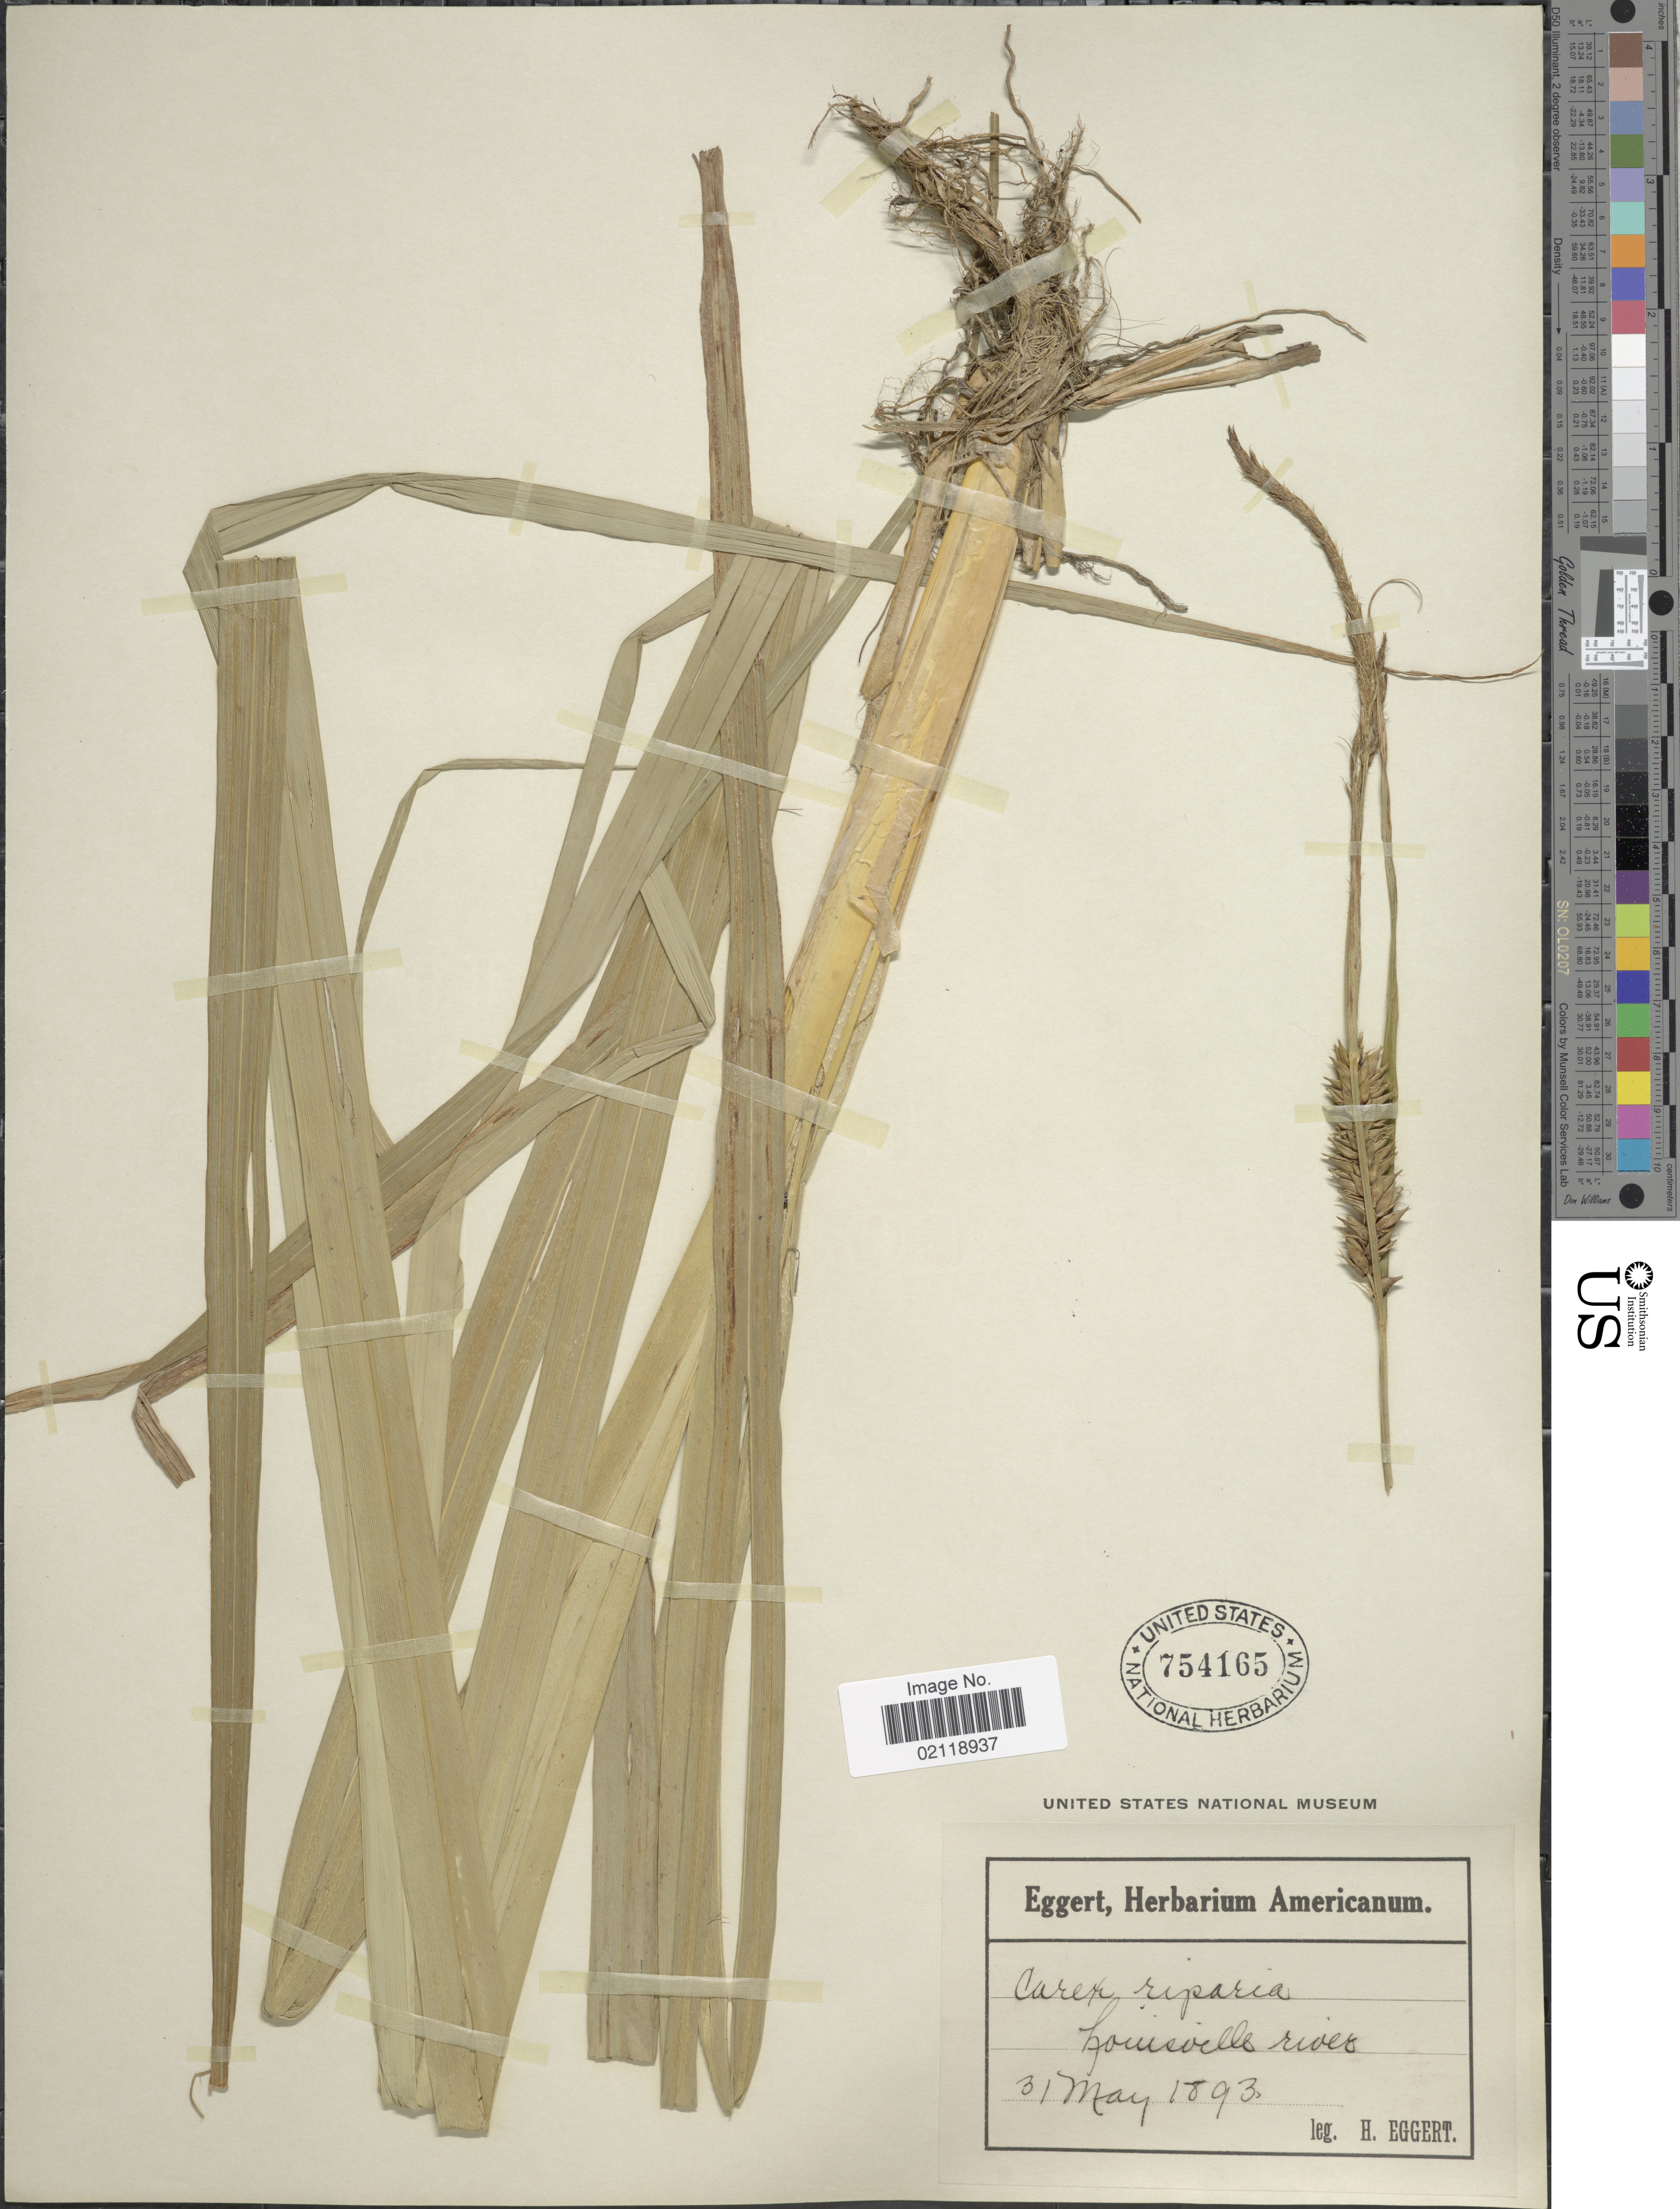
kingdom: Plantae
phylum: Tracheophyta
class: Liliopsida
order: Poales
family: Cyperaceae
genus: Carex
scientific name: Carex lacustris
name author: Willd.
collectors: H. Eggert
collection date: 1893-05-31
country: United States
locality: Louisville river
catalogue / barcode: US 754165